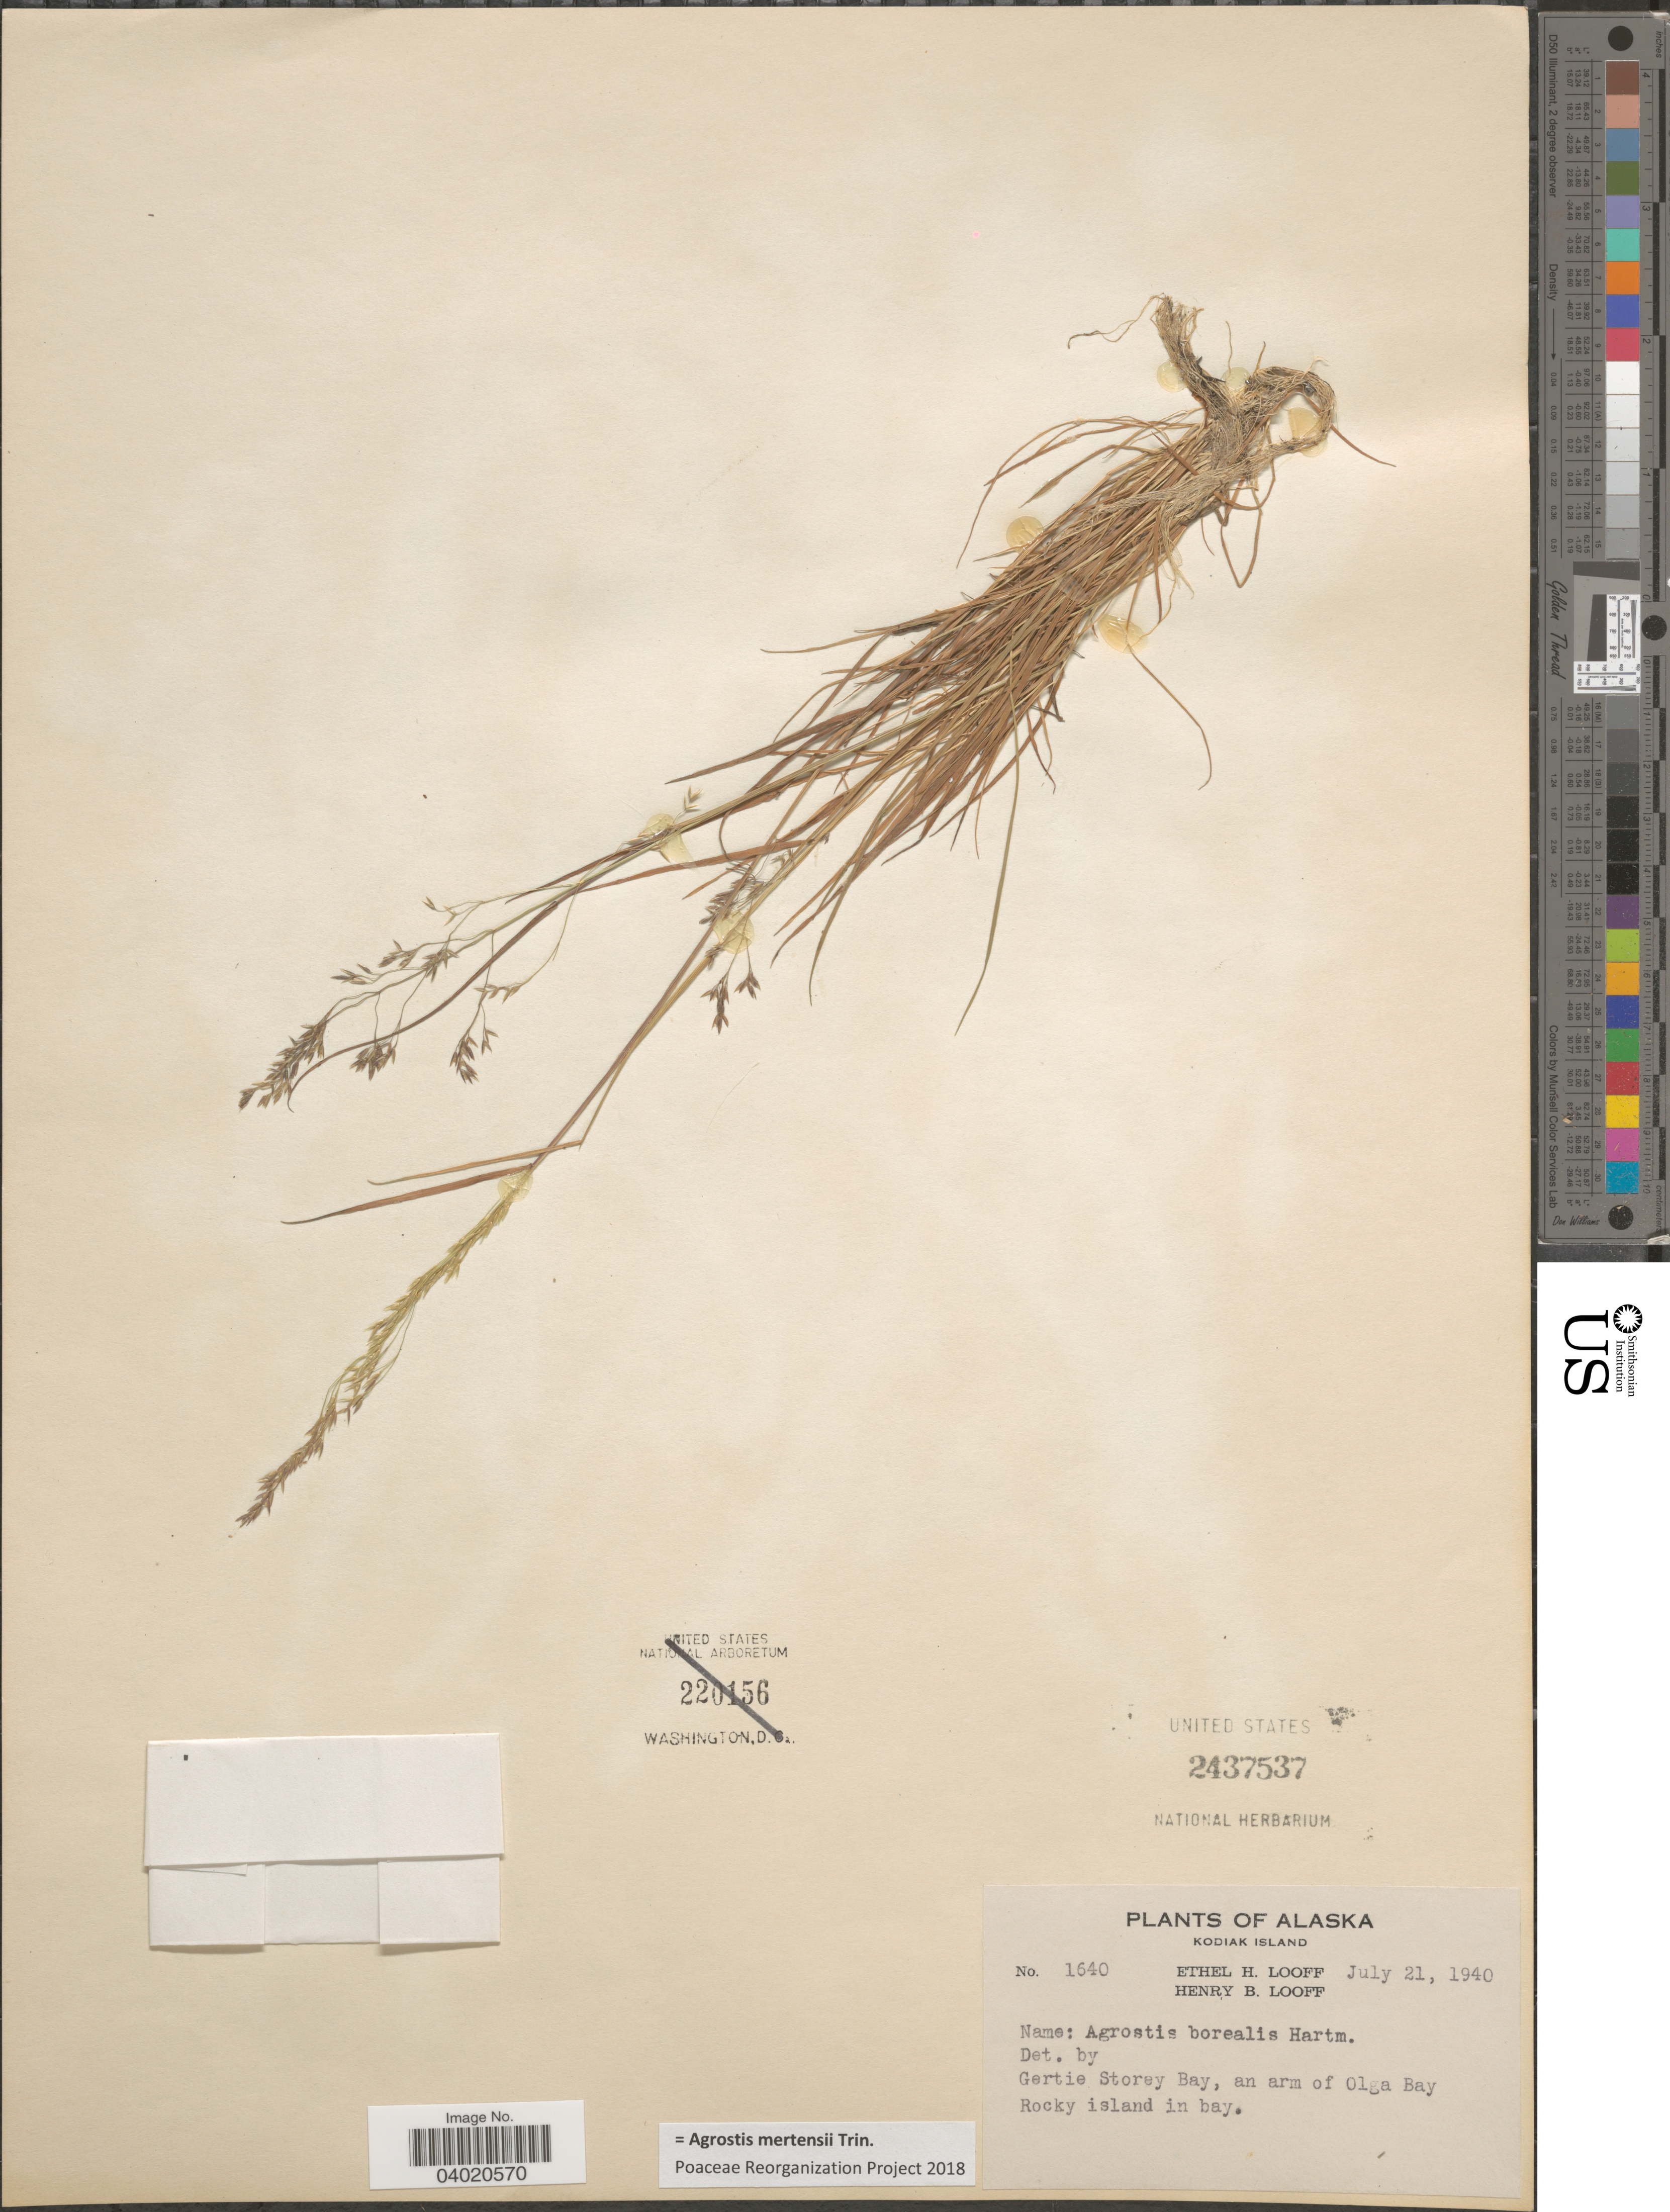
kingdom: Plantae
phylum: Tracheophyta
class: Liliopsida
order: Poales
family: Poaceae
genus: Agrostis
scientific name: Agrostis mertensii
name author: Trin.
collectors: E. Looff & H. Looff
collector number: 1640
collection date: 1940-07-21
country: United States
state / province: Alaska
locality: Kodiak Island. Gertie Storey Bay, an arm of Olga Bay. Rocky island in bay.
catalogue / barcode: US 2437537